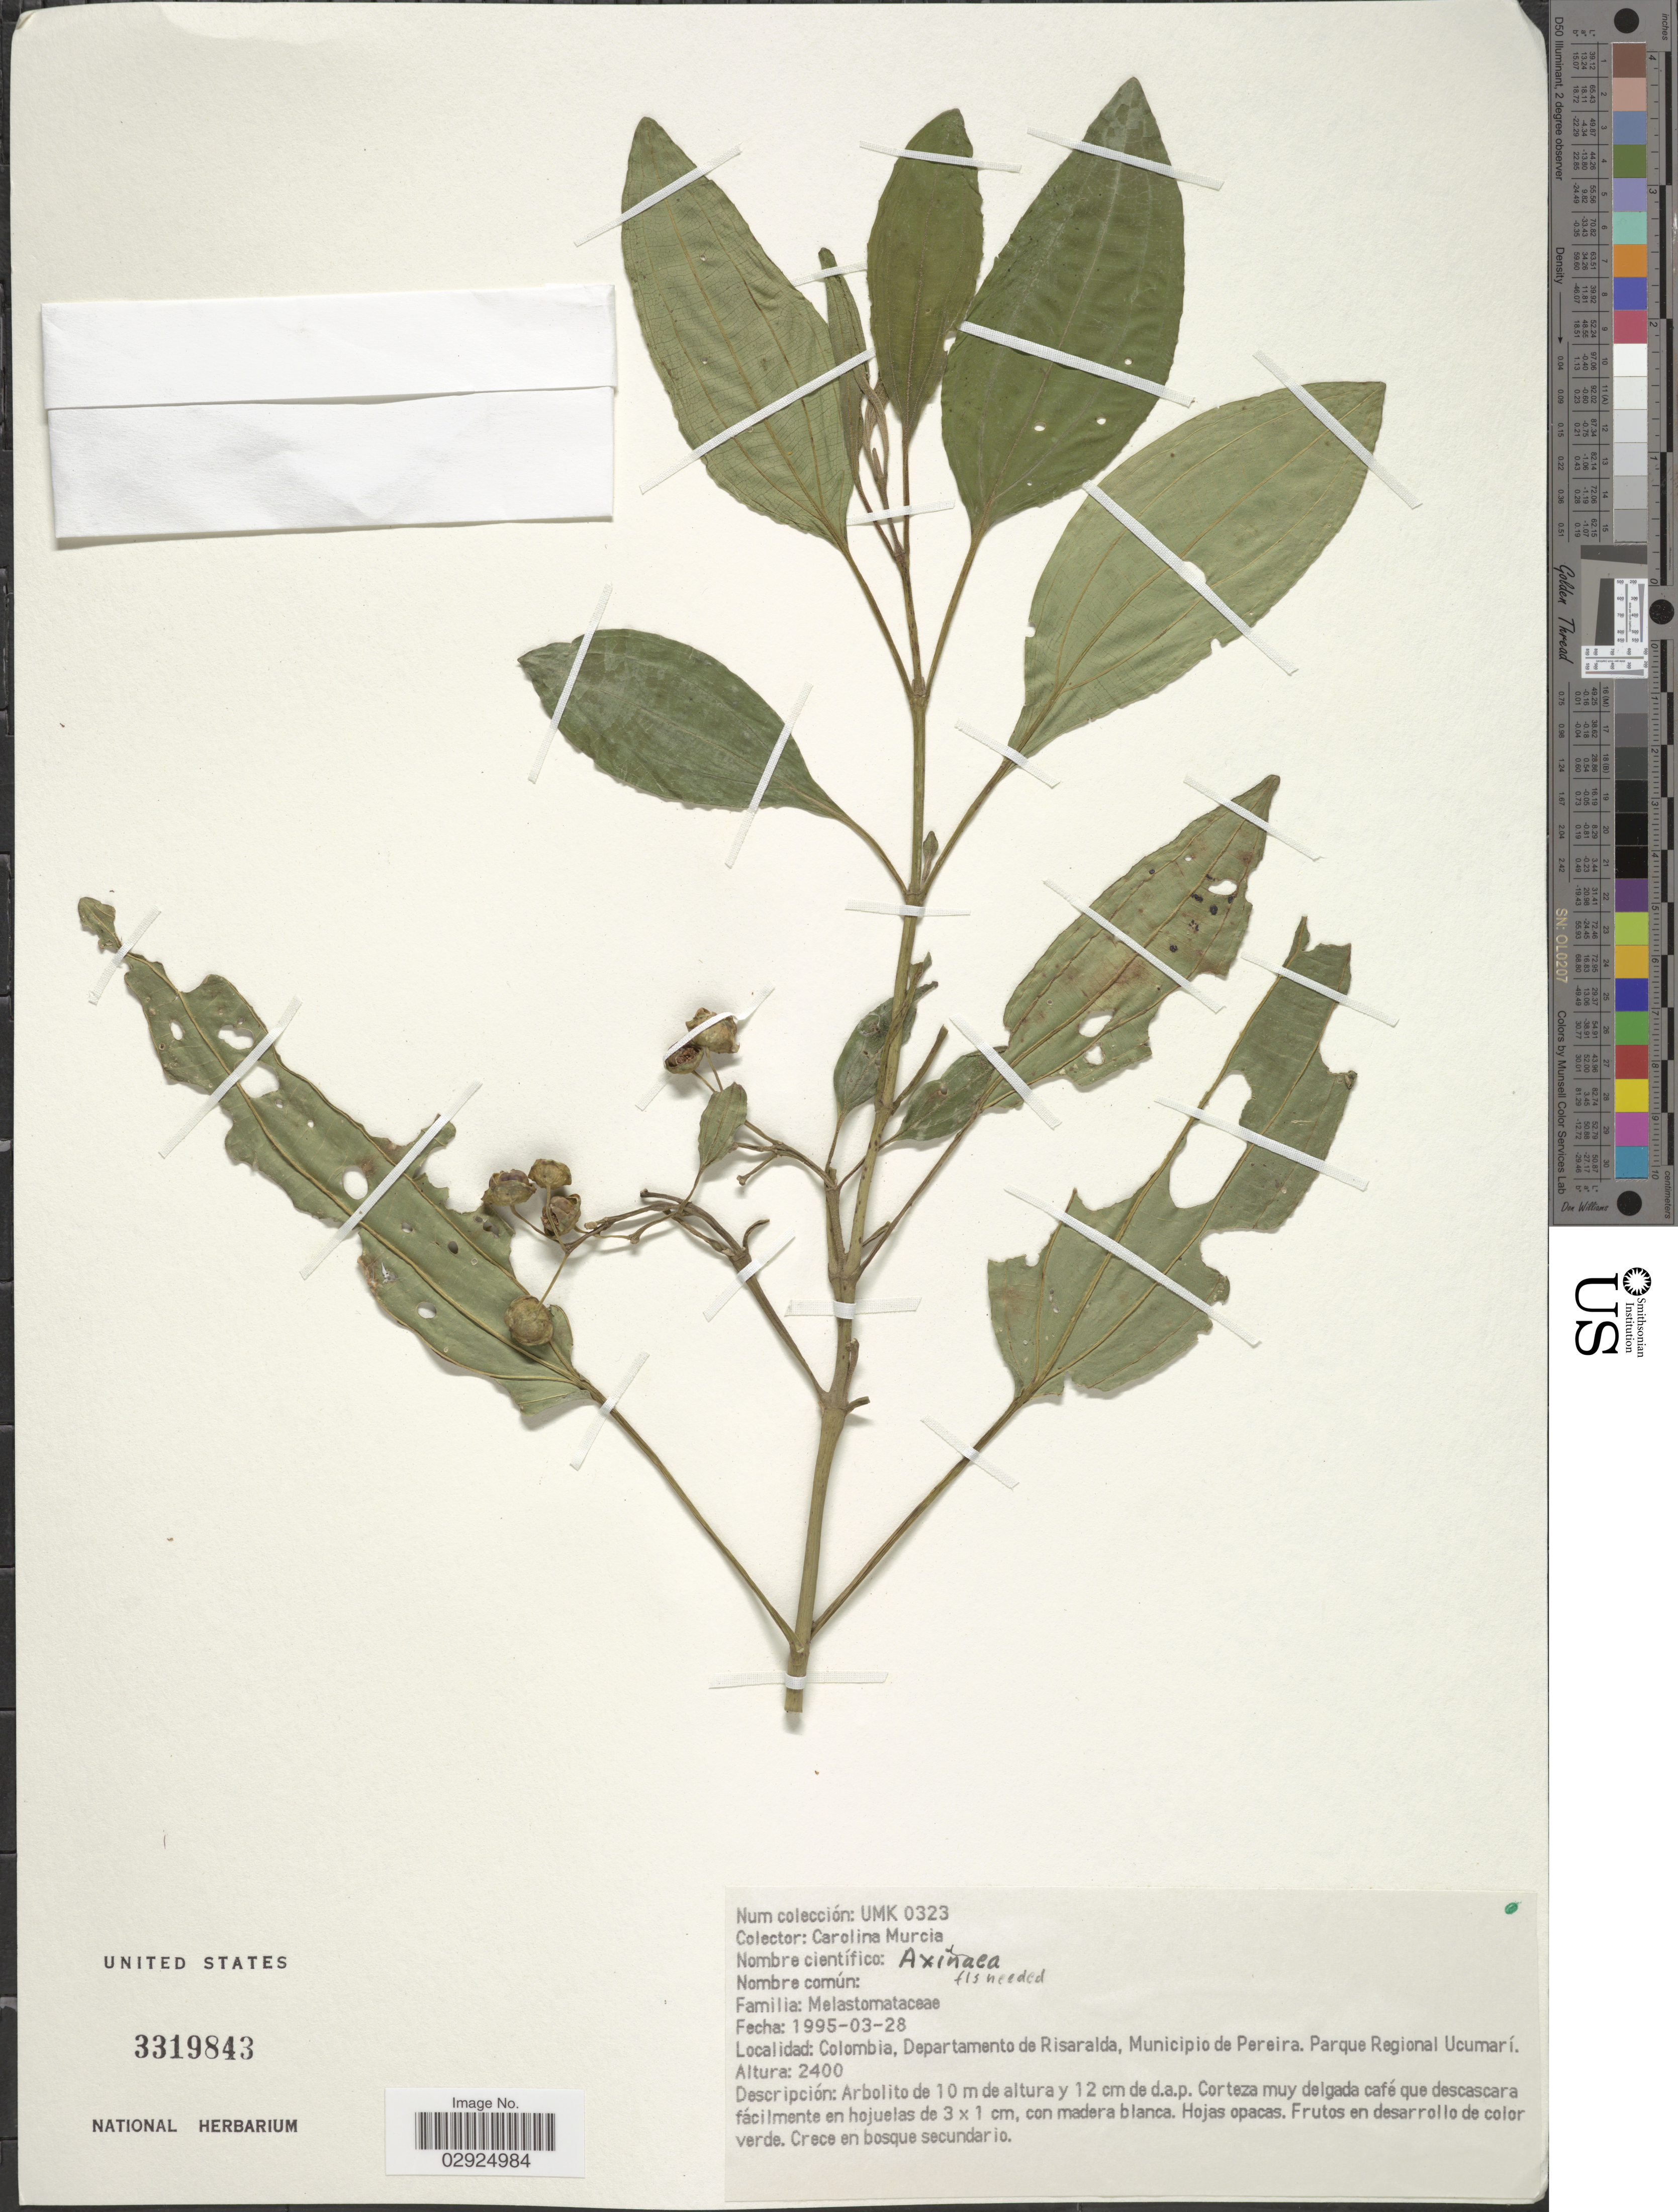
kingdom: Plantae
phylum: Tracheophyta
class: Magnoliopsida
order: Myrtales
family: Melastomataceae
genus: Axinaea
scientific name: Axinaea sp.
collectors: C. Murcia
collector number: UMK 0323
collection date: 1995-03-28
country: Colombia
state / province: Risaralda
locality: Departamento de Risaralda, Municipio de Pereira, Parque Regional Ucumarí.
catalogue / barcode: US 3319843